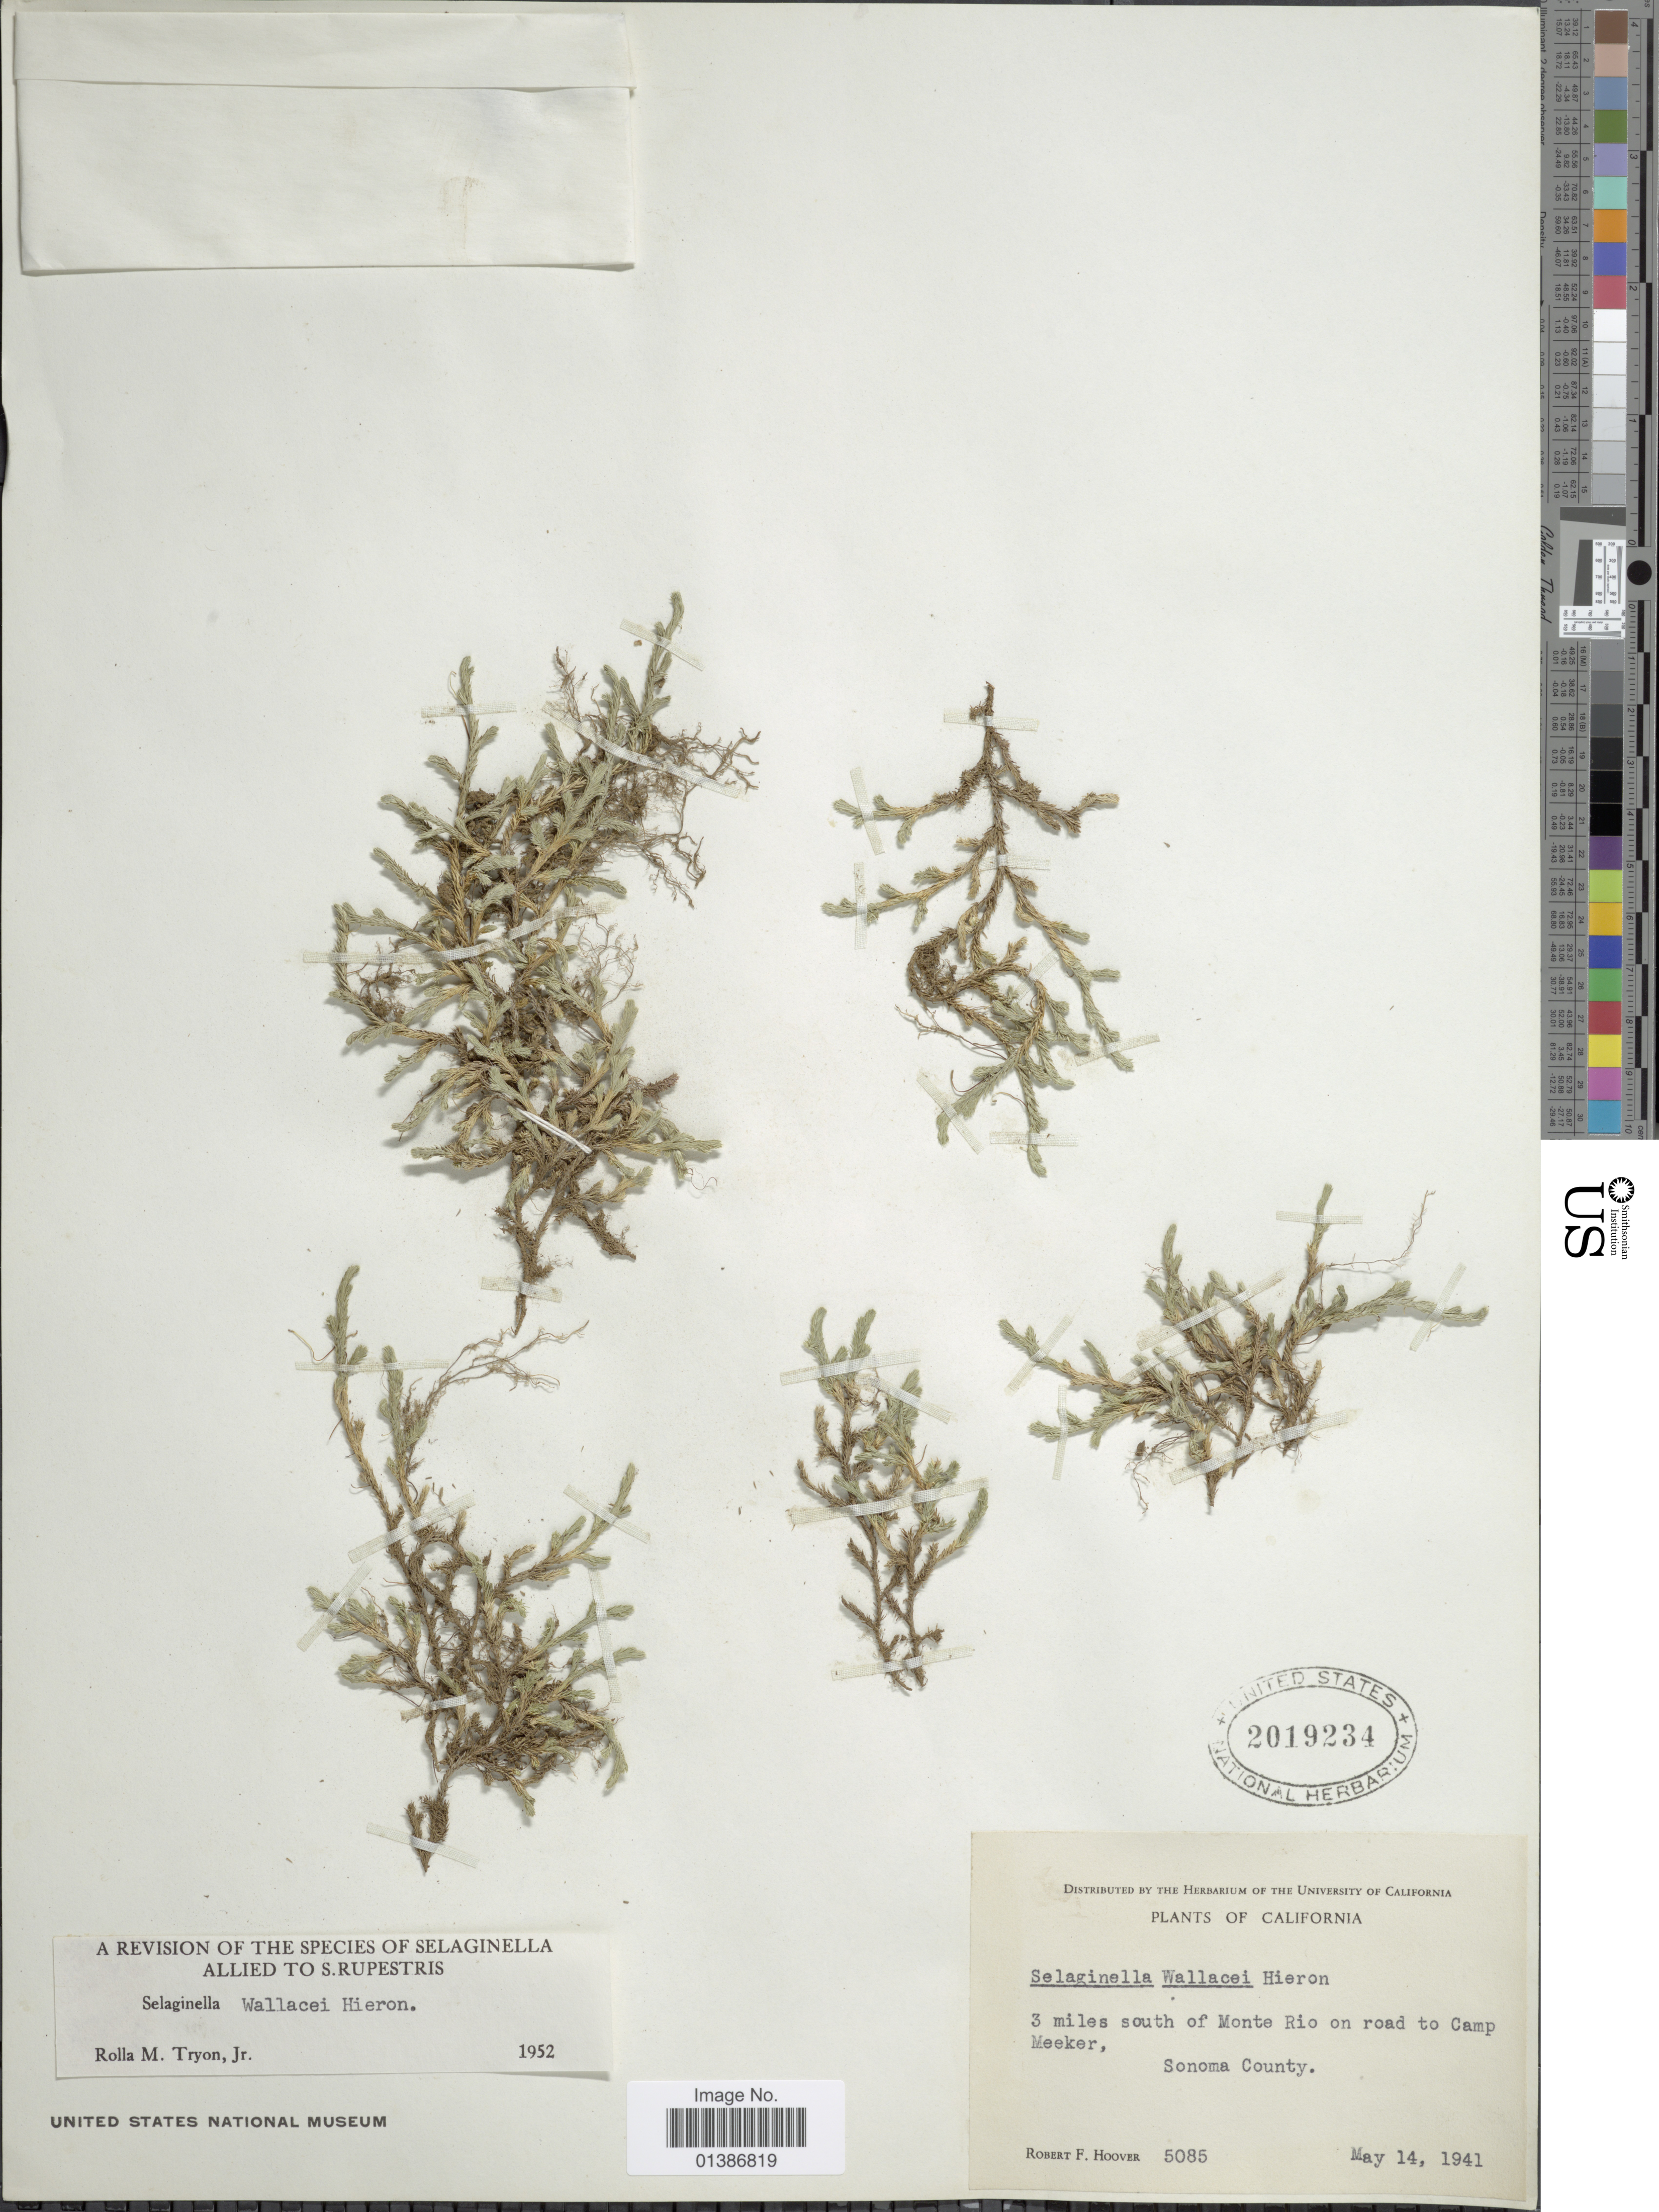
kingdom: Plantae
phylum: Tracheophyta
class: Lycopodiopsida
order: Selaginellales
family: Selaginellaceae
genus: Selaginella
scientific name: Selaginella wallacei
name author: Hieron.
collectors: R. F. Hoover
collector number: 5085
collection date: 1941-05-14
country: United States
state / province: California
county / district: Sonoma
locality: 3 miles south of Monte Rio on road to Camp Meeker, Sonoma County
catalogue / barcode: US 2019234